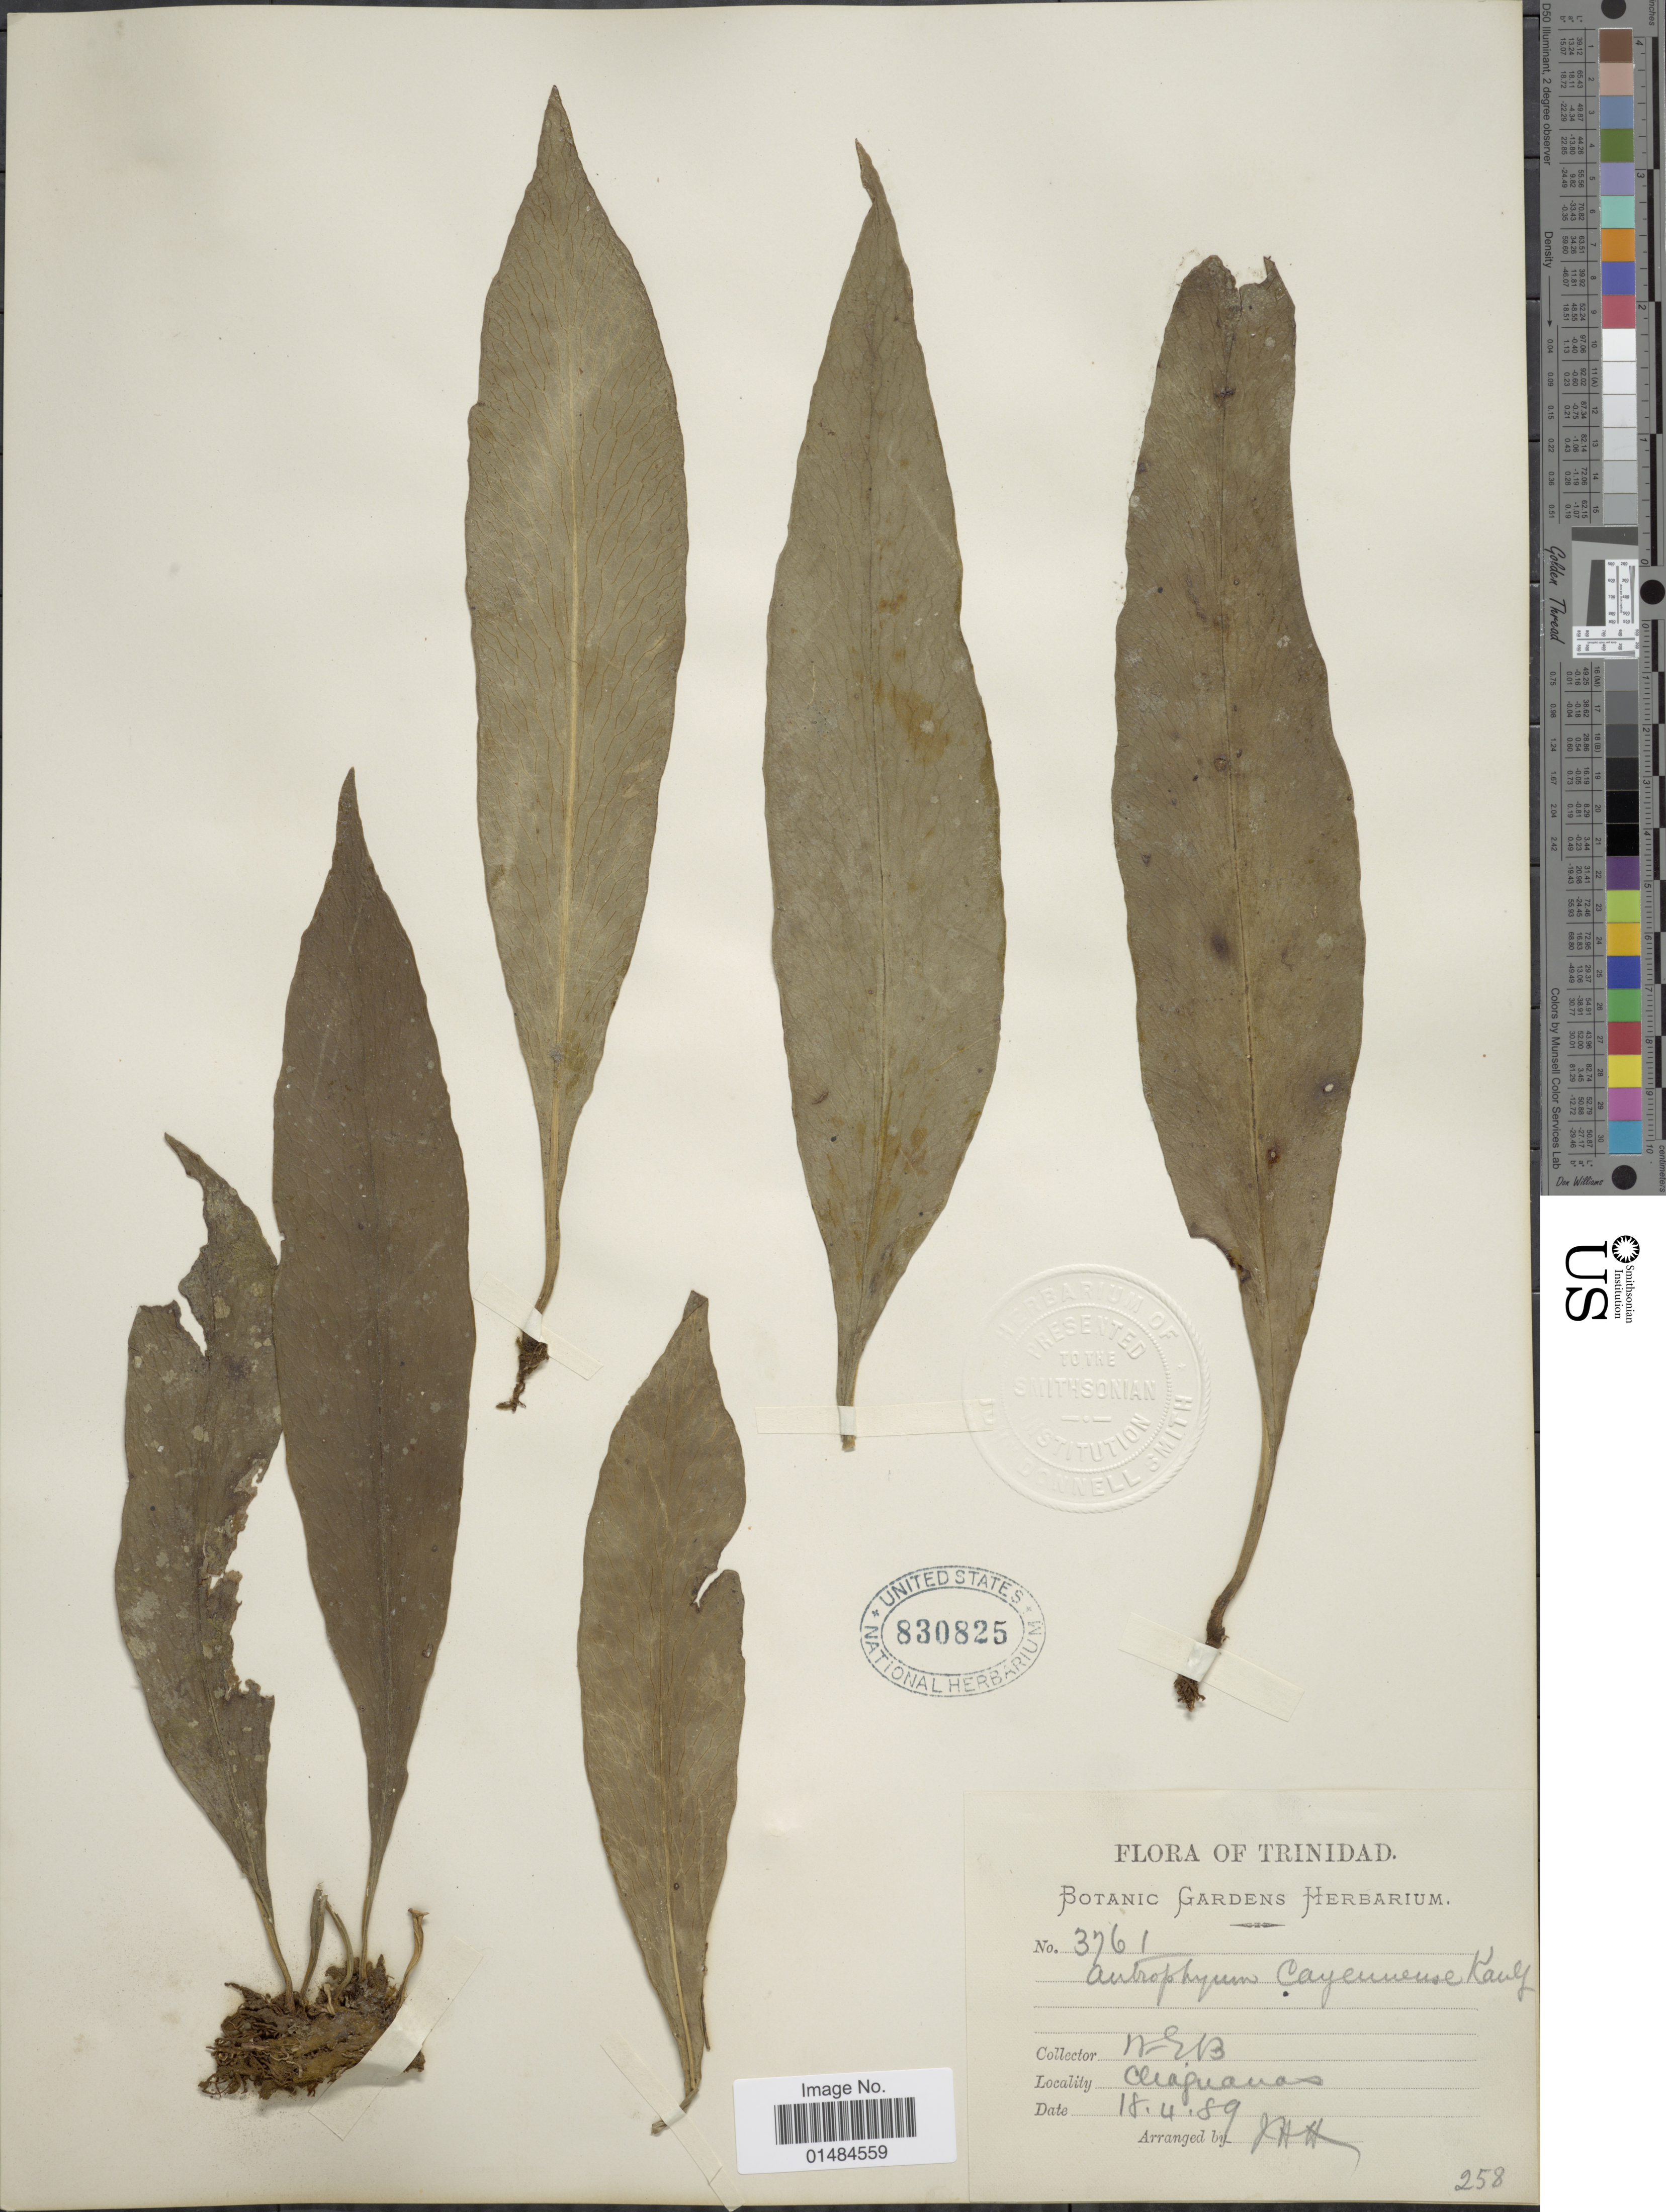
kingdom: Plantae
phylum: Tracheophyta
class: Polypodiopsida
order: Polypodiales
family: Pteridaceae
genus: Polytaenium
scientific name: Polytaenium guayanense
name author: (Hieron.) Alston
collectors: N-EB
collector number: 3761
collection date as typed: Transcribed d/m/y: 18/4/89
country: Trinidad and Tobago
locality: Trinidad, Chaguanas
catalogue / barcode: US 830825